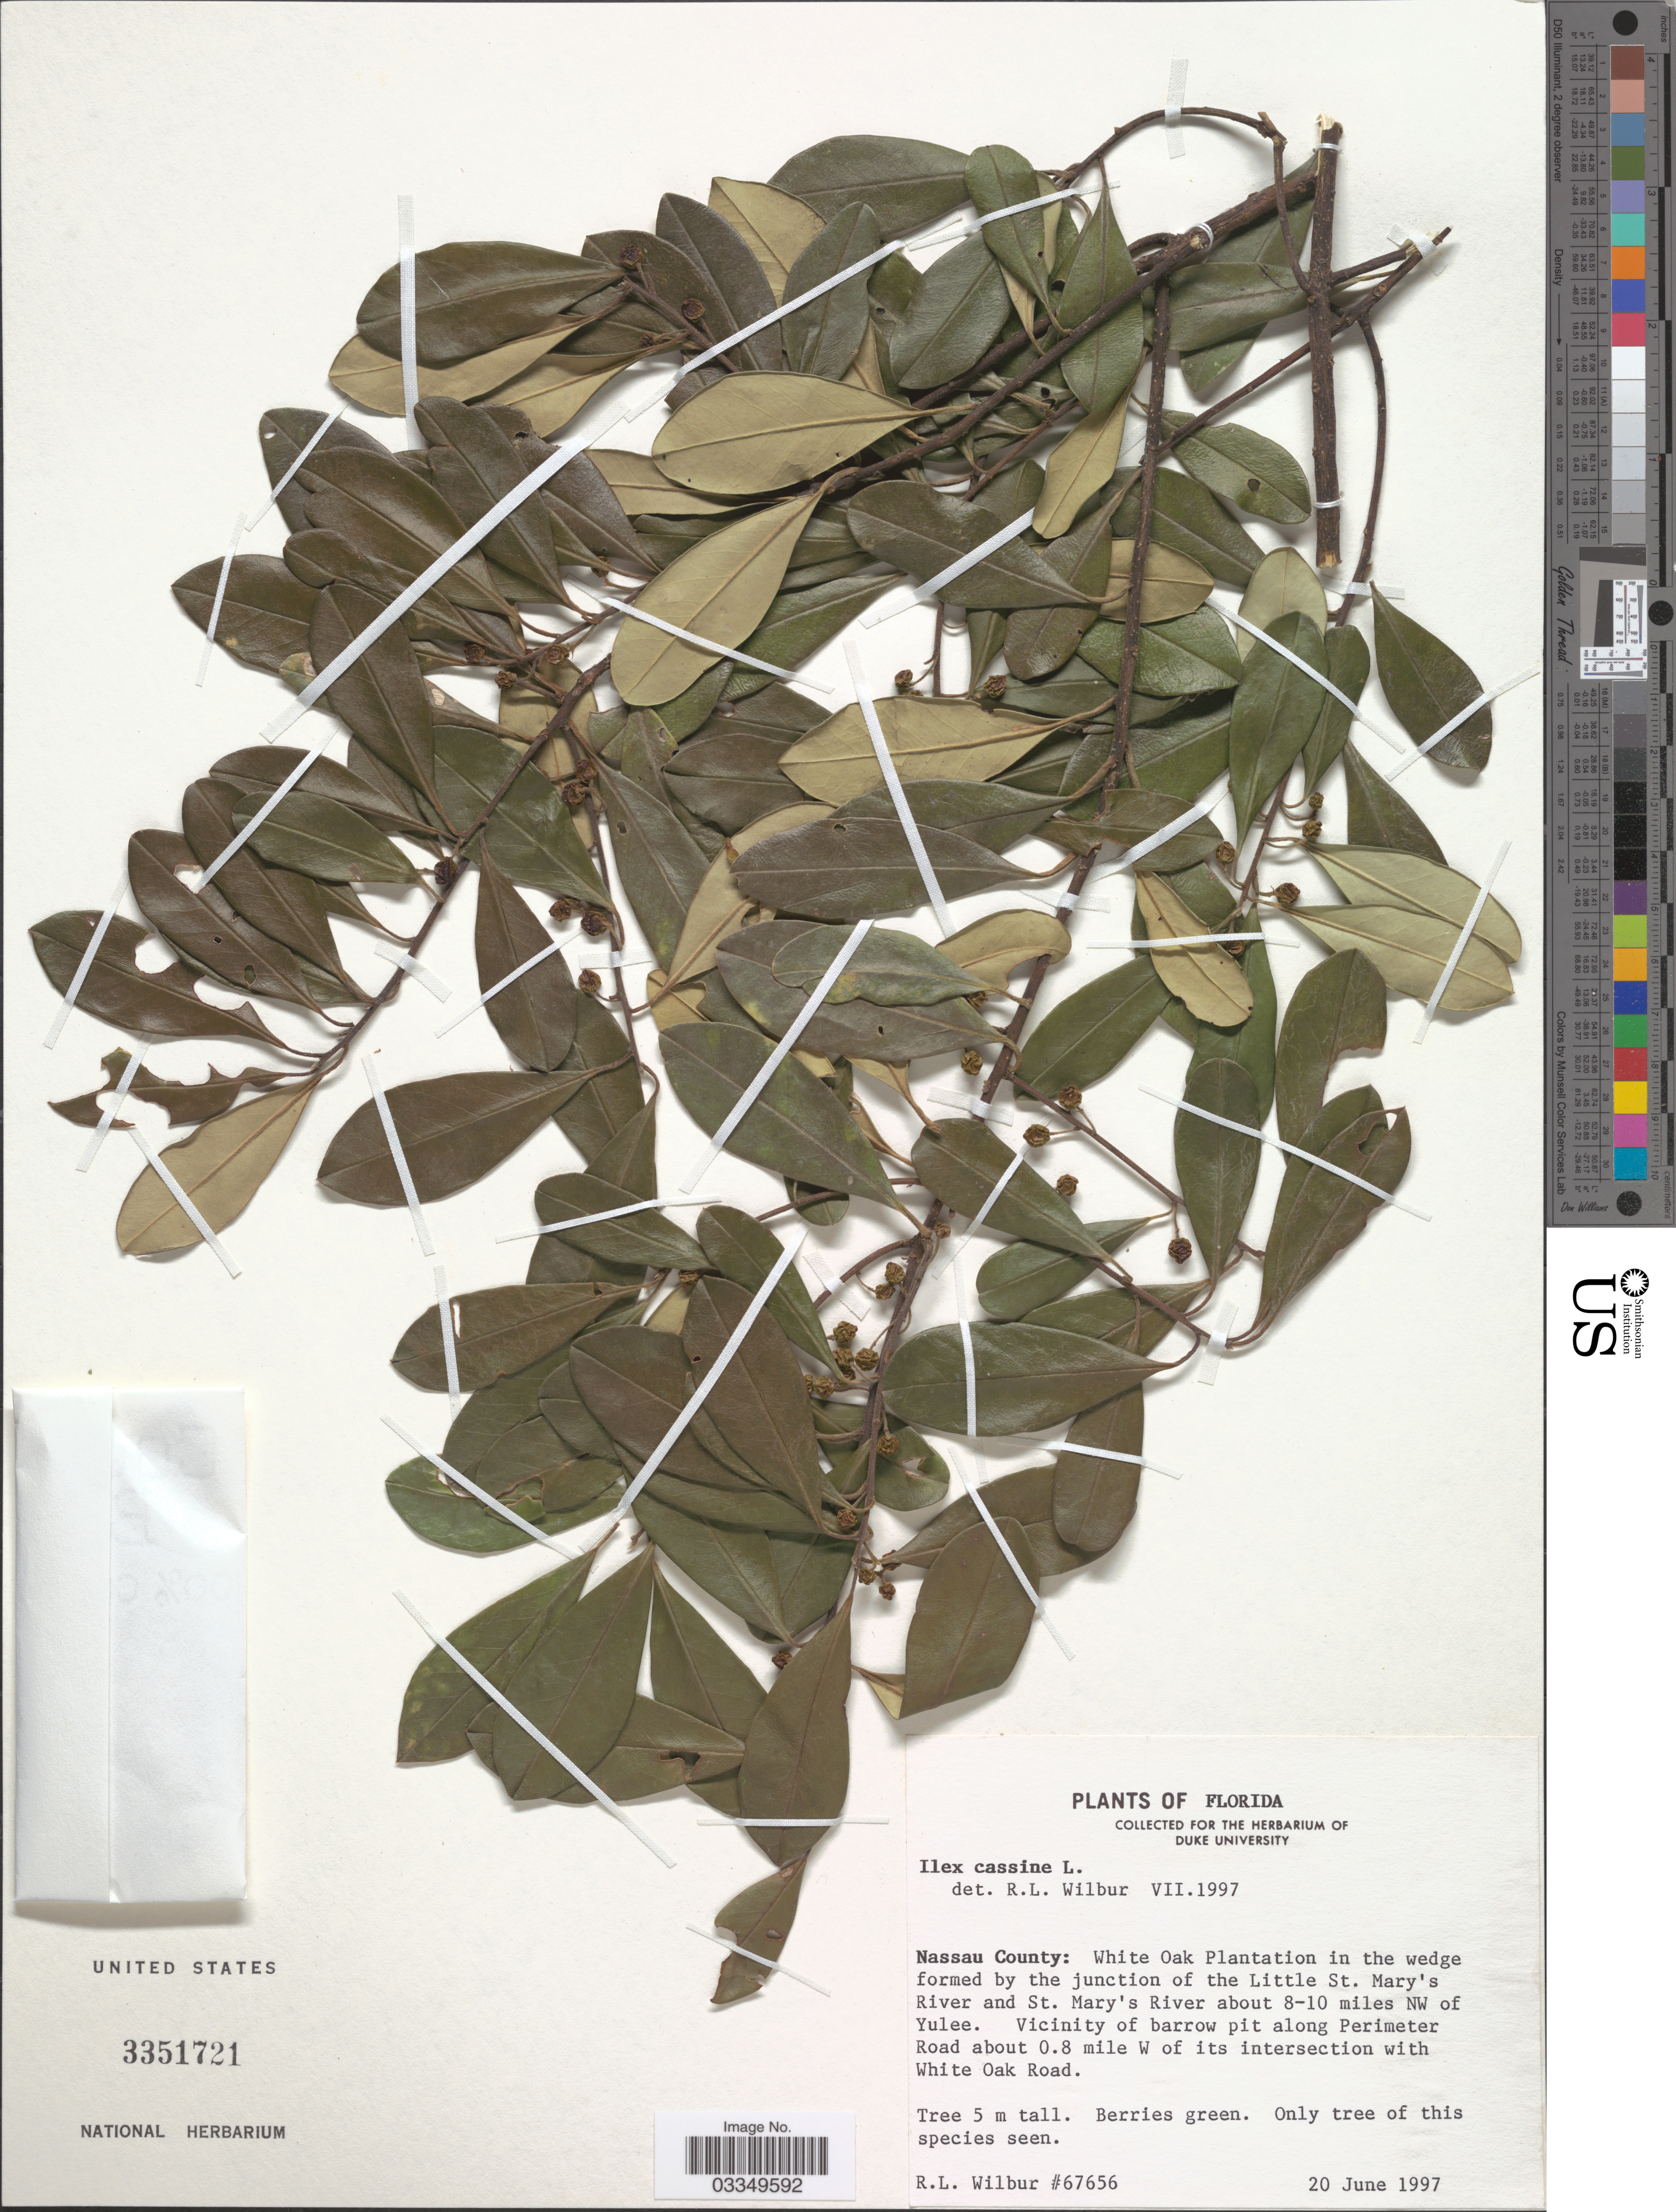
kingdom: Plantae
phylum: Tracheophyta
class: Magnoliopsida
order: Aquifoliales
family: Aquifoliaceae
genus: Ilex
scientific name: Ilex cassine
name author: L.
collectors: R. L. Wilbur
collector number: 67656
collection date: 1997-06-20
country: United States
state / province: Florida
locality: Nassau County: White Oak Plantation in the wedge formed by the junction of the Little St. Mary's River and St. Mary's River about 8-10 miles NW of Yulee. Vicinity of barrow pit along Perimeter Road about 0.8 mile W of its intersection with White Oak Road.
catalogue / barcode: US 3351721